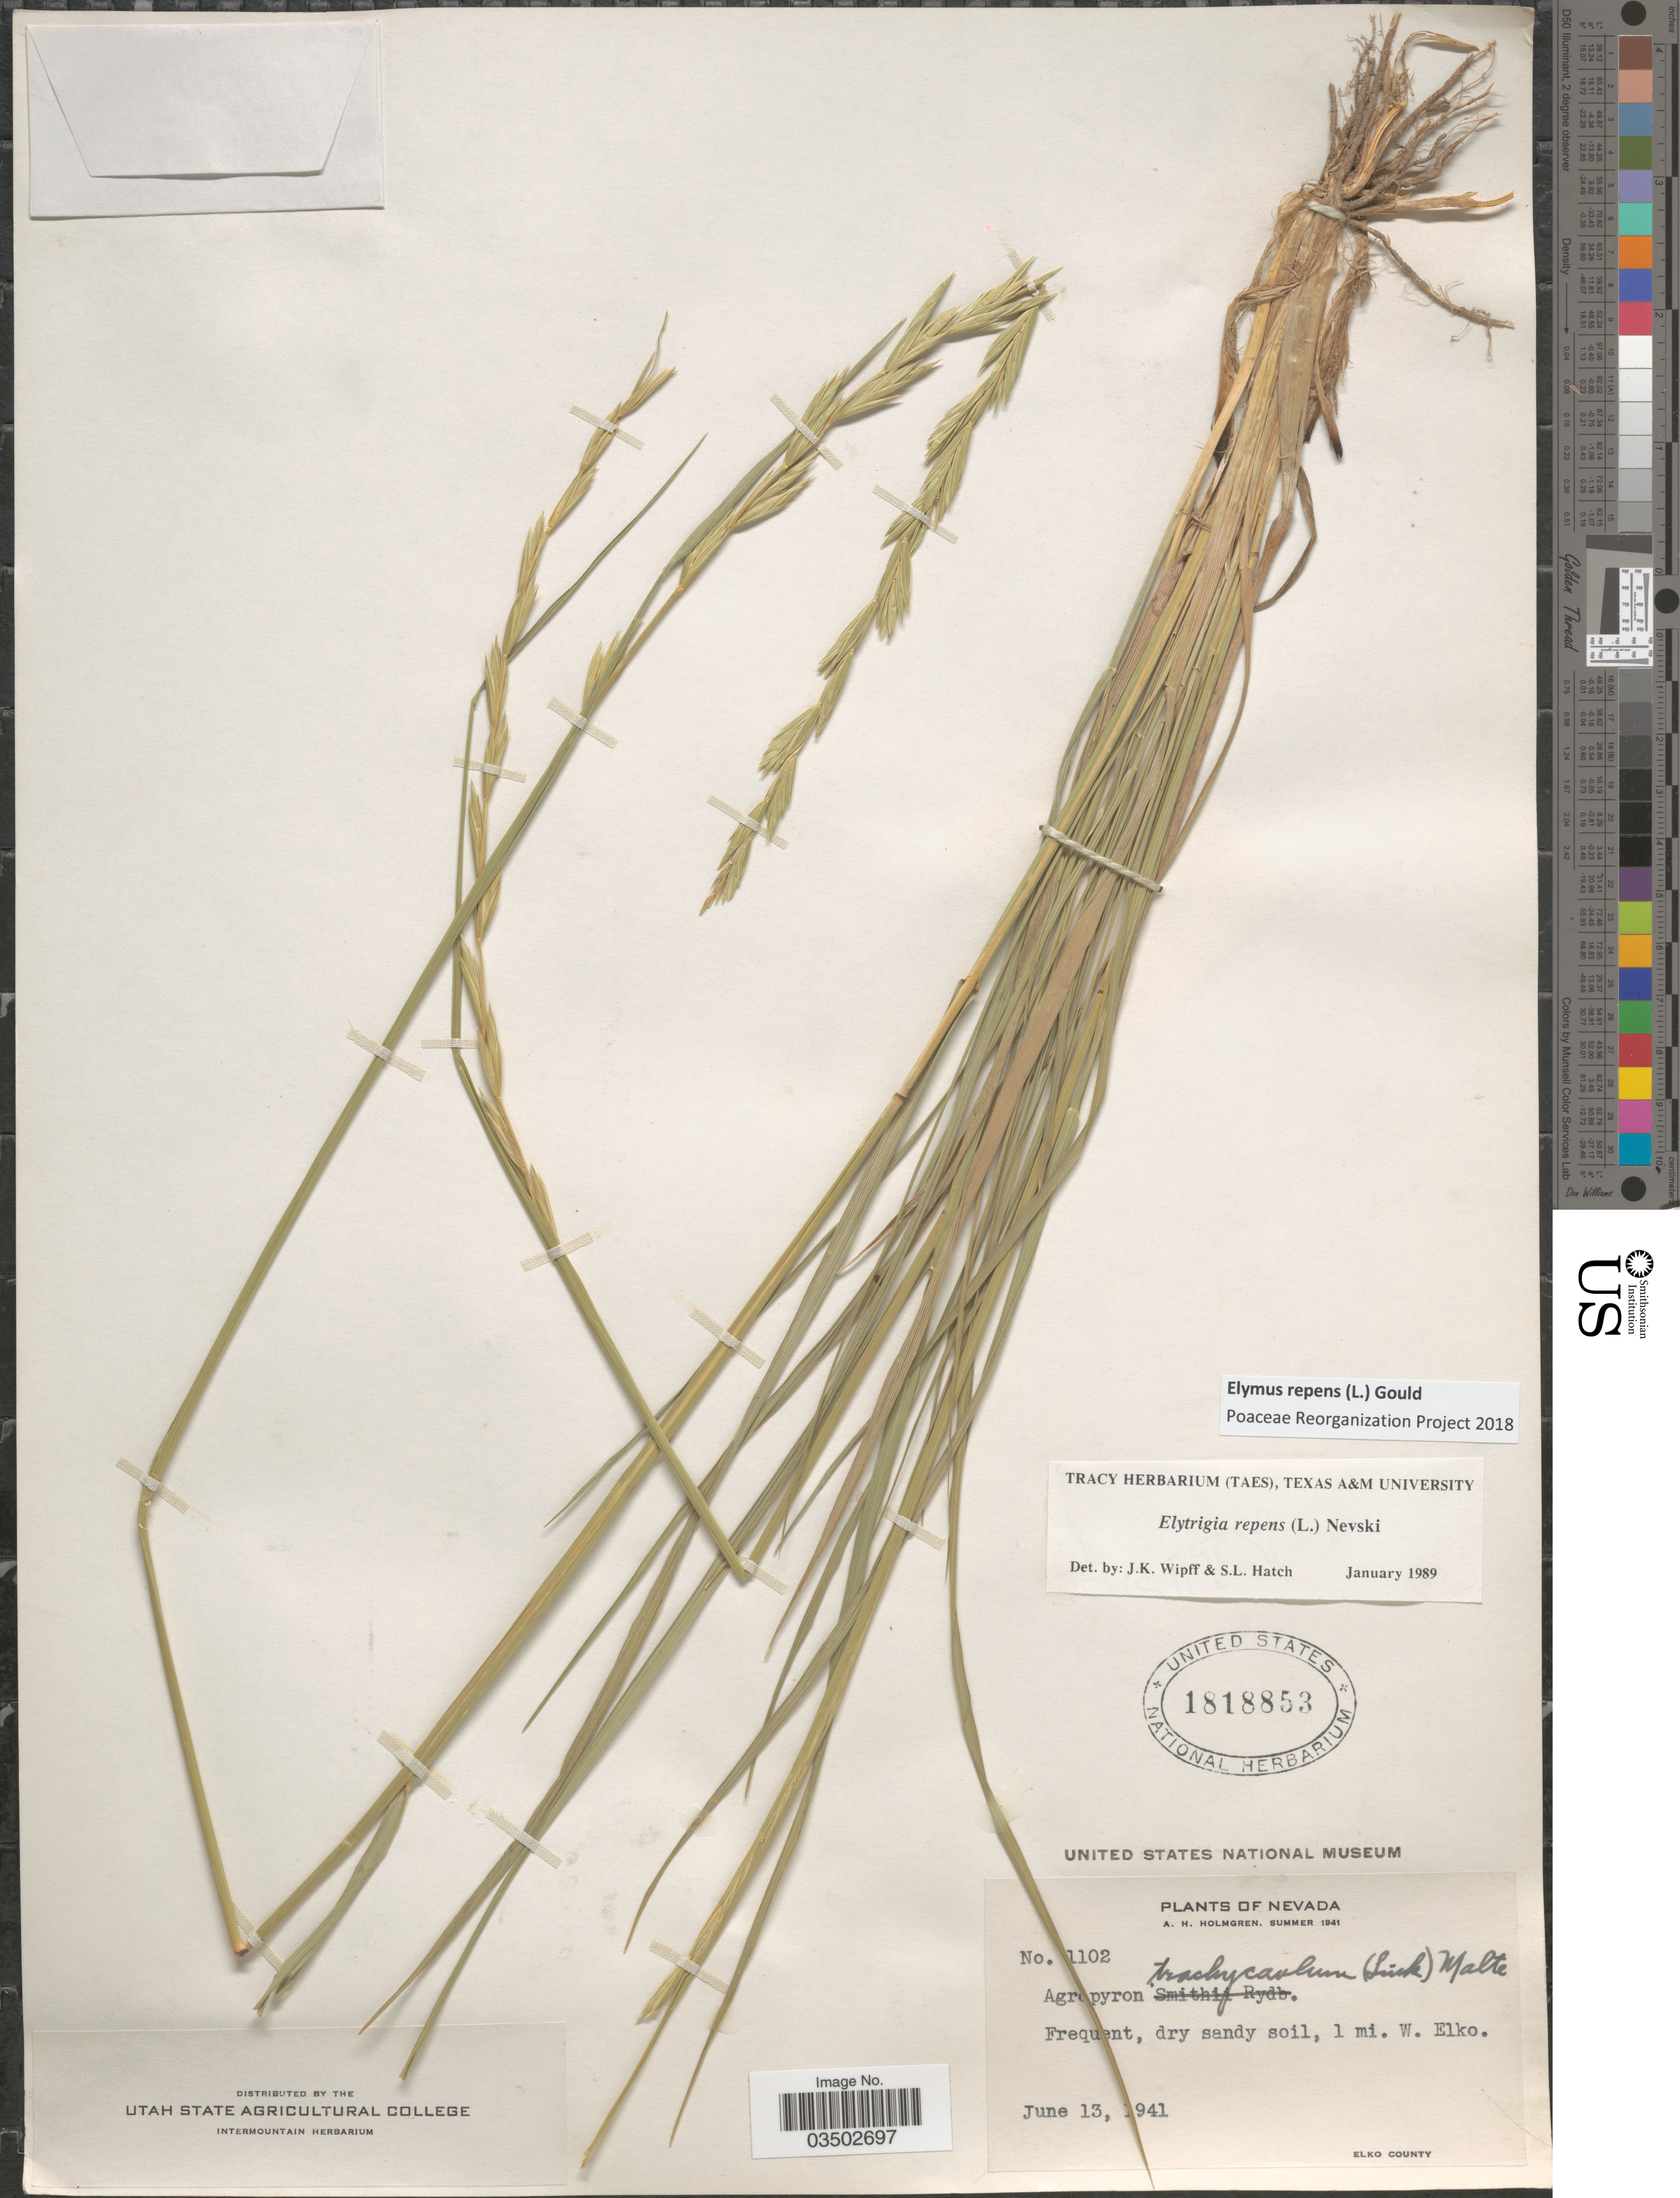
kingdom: Plantae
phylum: Tracheophyta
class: Liliopsida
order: Poales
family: Poaceae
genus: Elymus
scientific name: Elymus repens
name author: (L.) Gould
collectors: A. H. Holmgren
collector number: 1102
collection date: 1941-06-13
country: United States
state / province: Nevada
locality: Frequent, dry sandy soil, 1 mi. W. Elko. Elko County.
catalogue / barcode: US 1818853